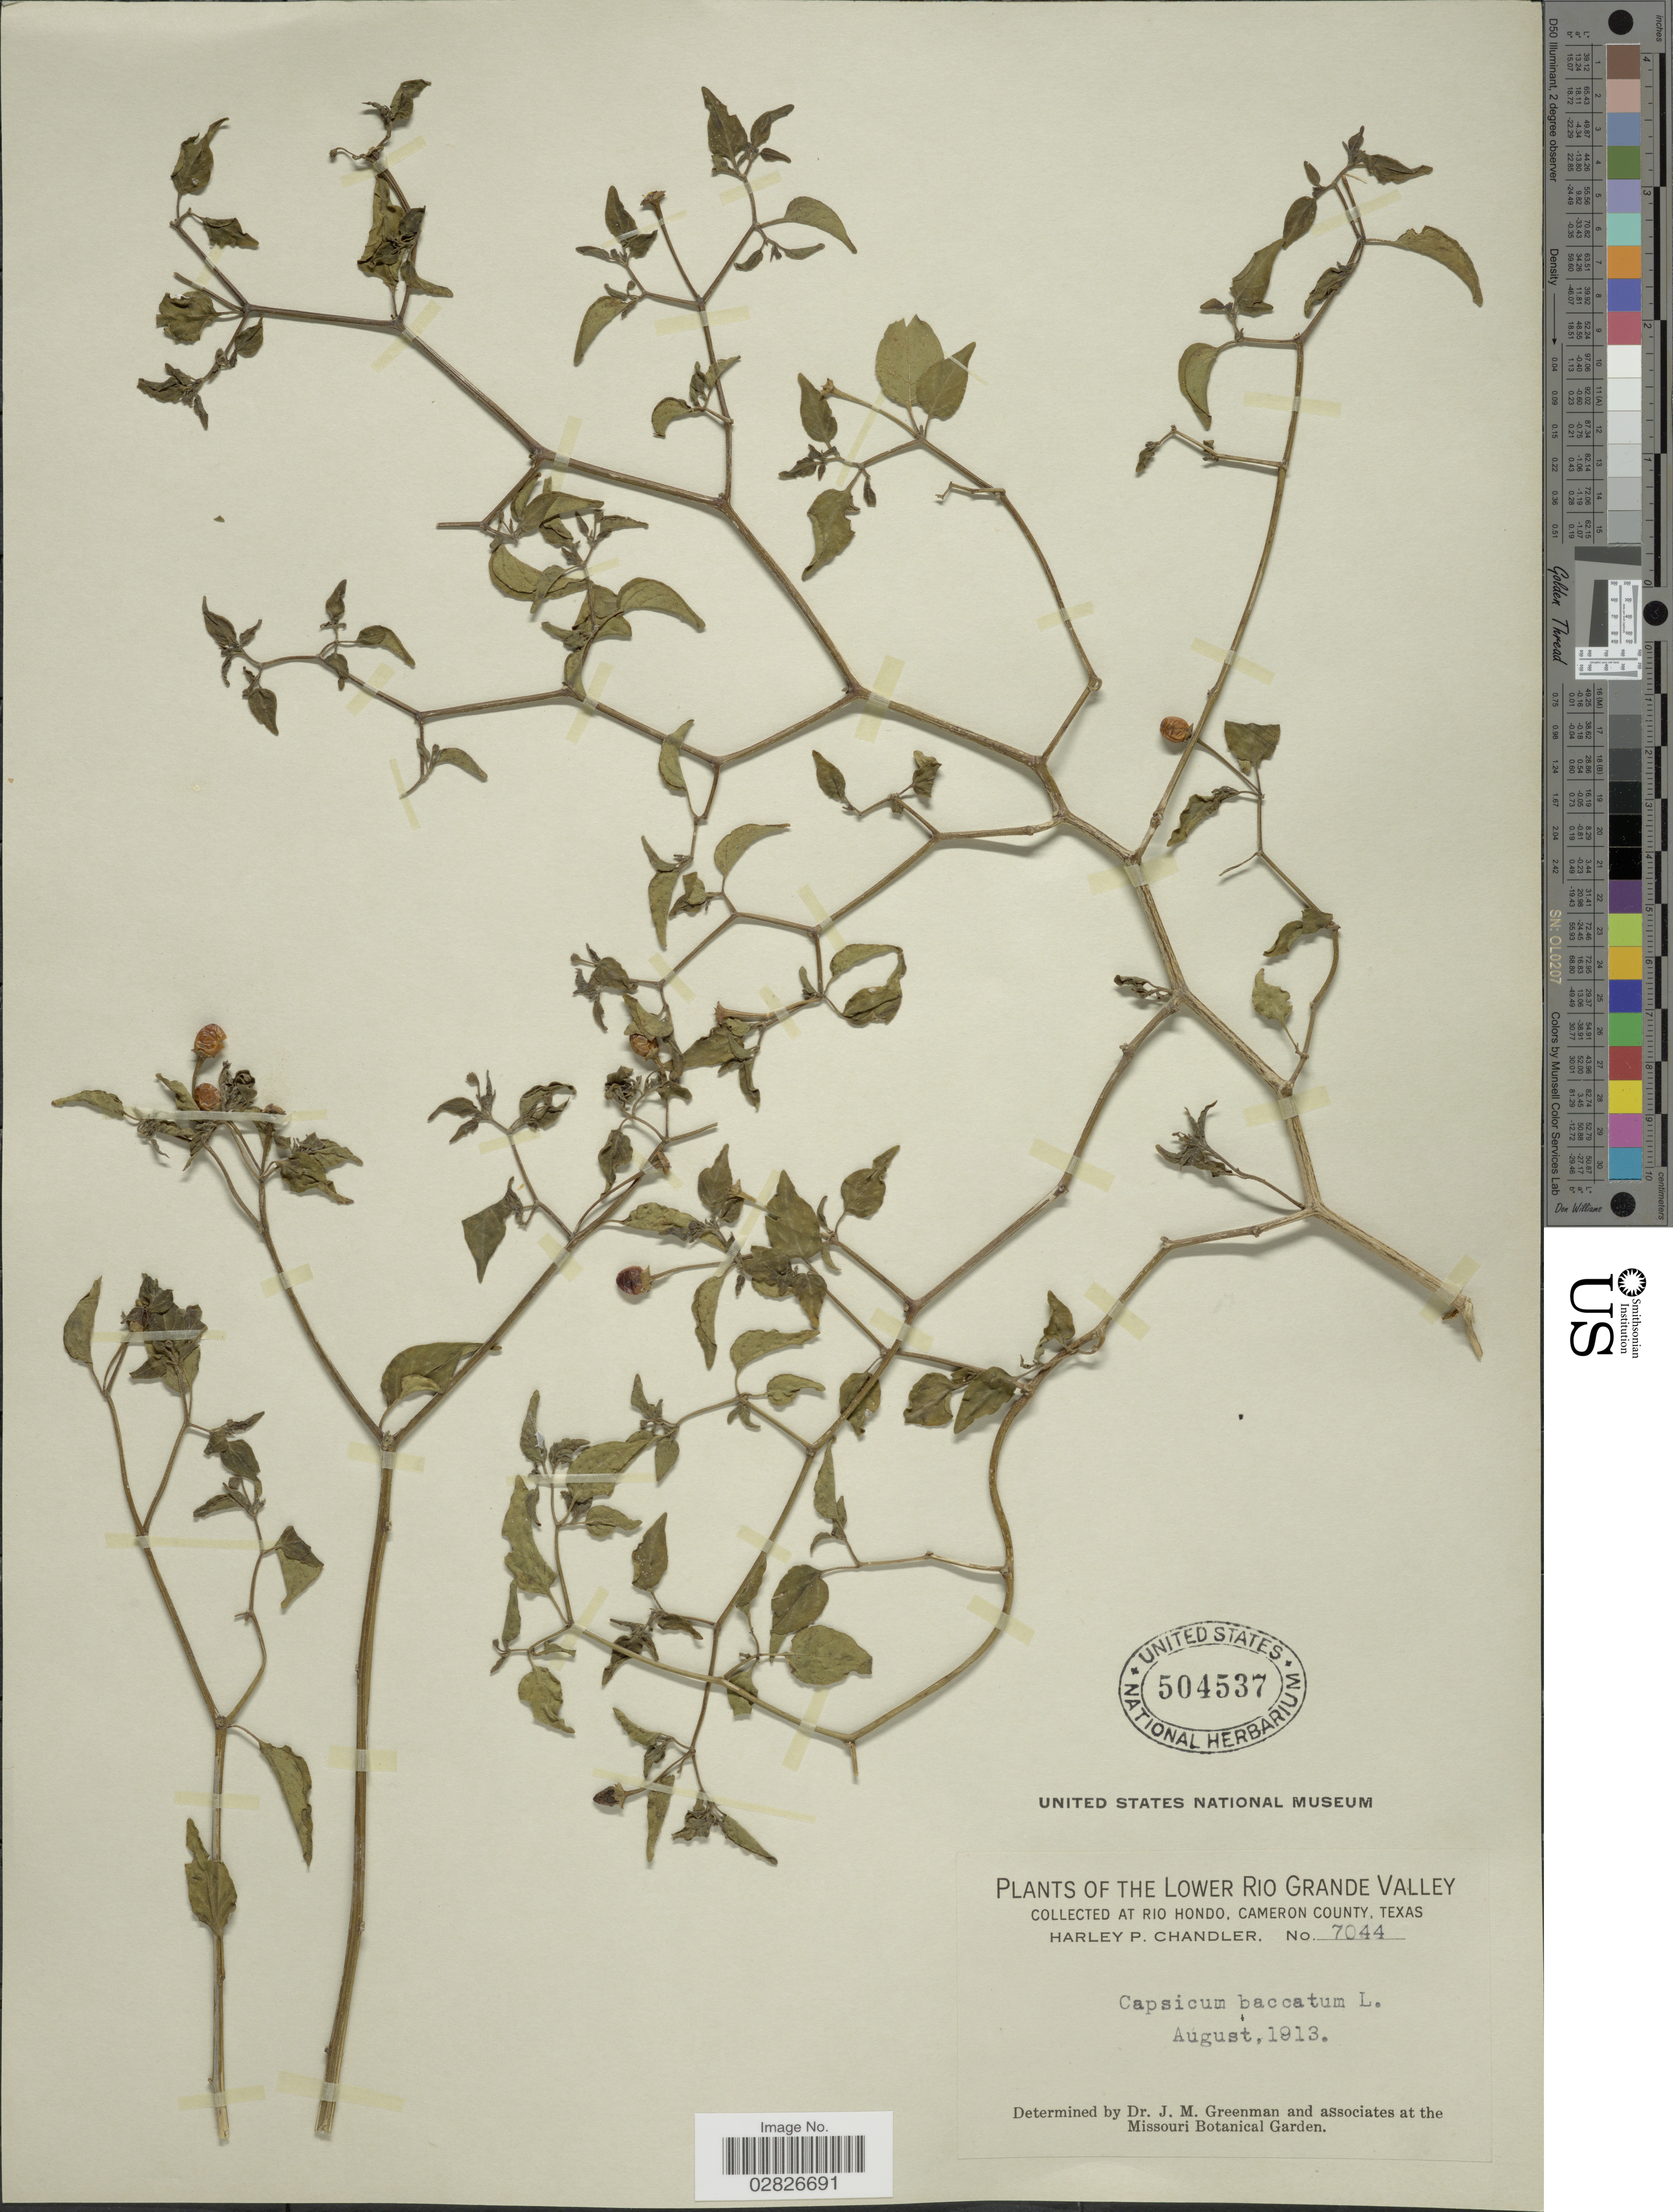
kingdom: Plantae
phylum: Tracheophyta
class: Magnoliopsida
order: Solanales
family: Solanaceae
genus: Capsicum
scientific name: Capsicum baccatum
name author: L.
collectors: H. Chandler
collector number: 7044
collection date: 1913-08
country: United States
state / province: Texas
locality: Lower Rio Grande, Rio Hondo, Cameron County.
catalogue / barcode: US 504537